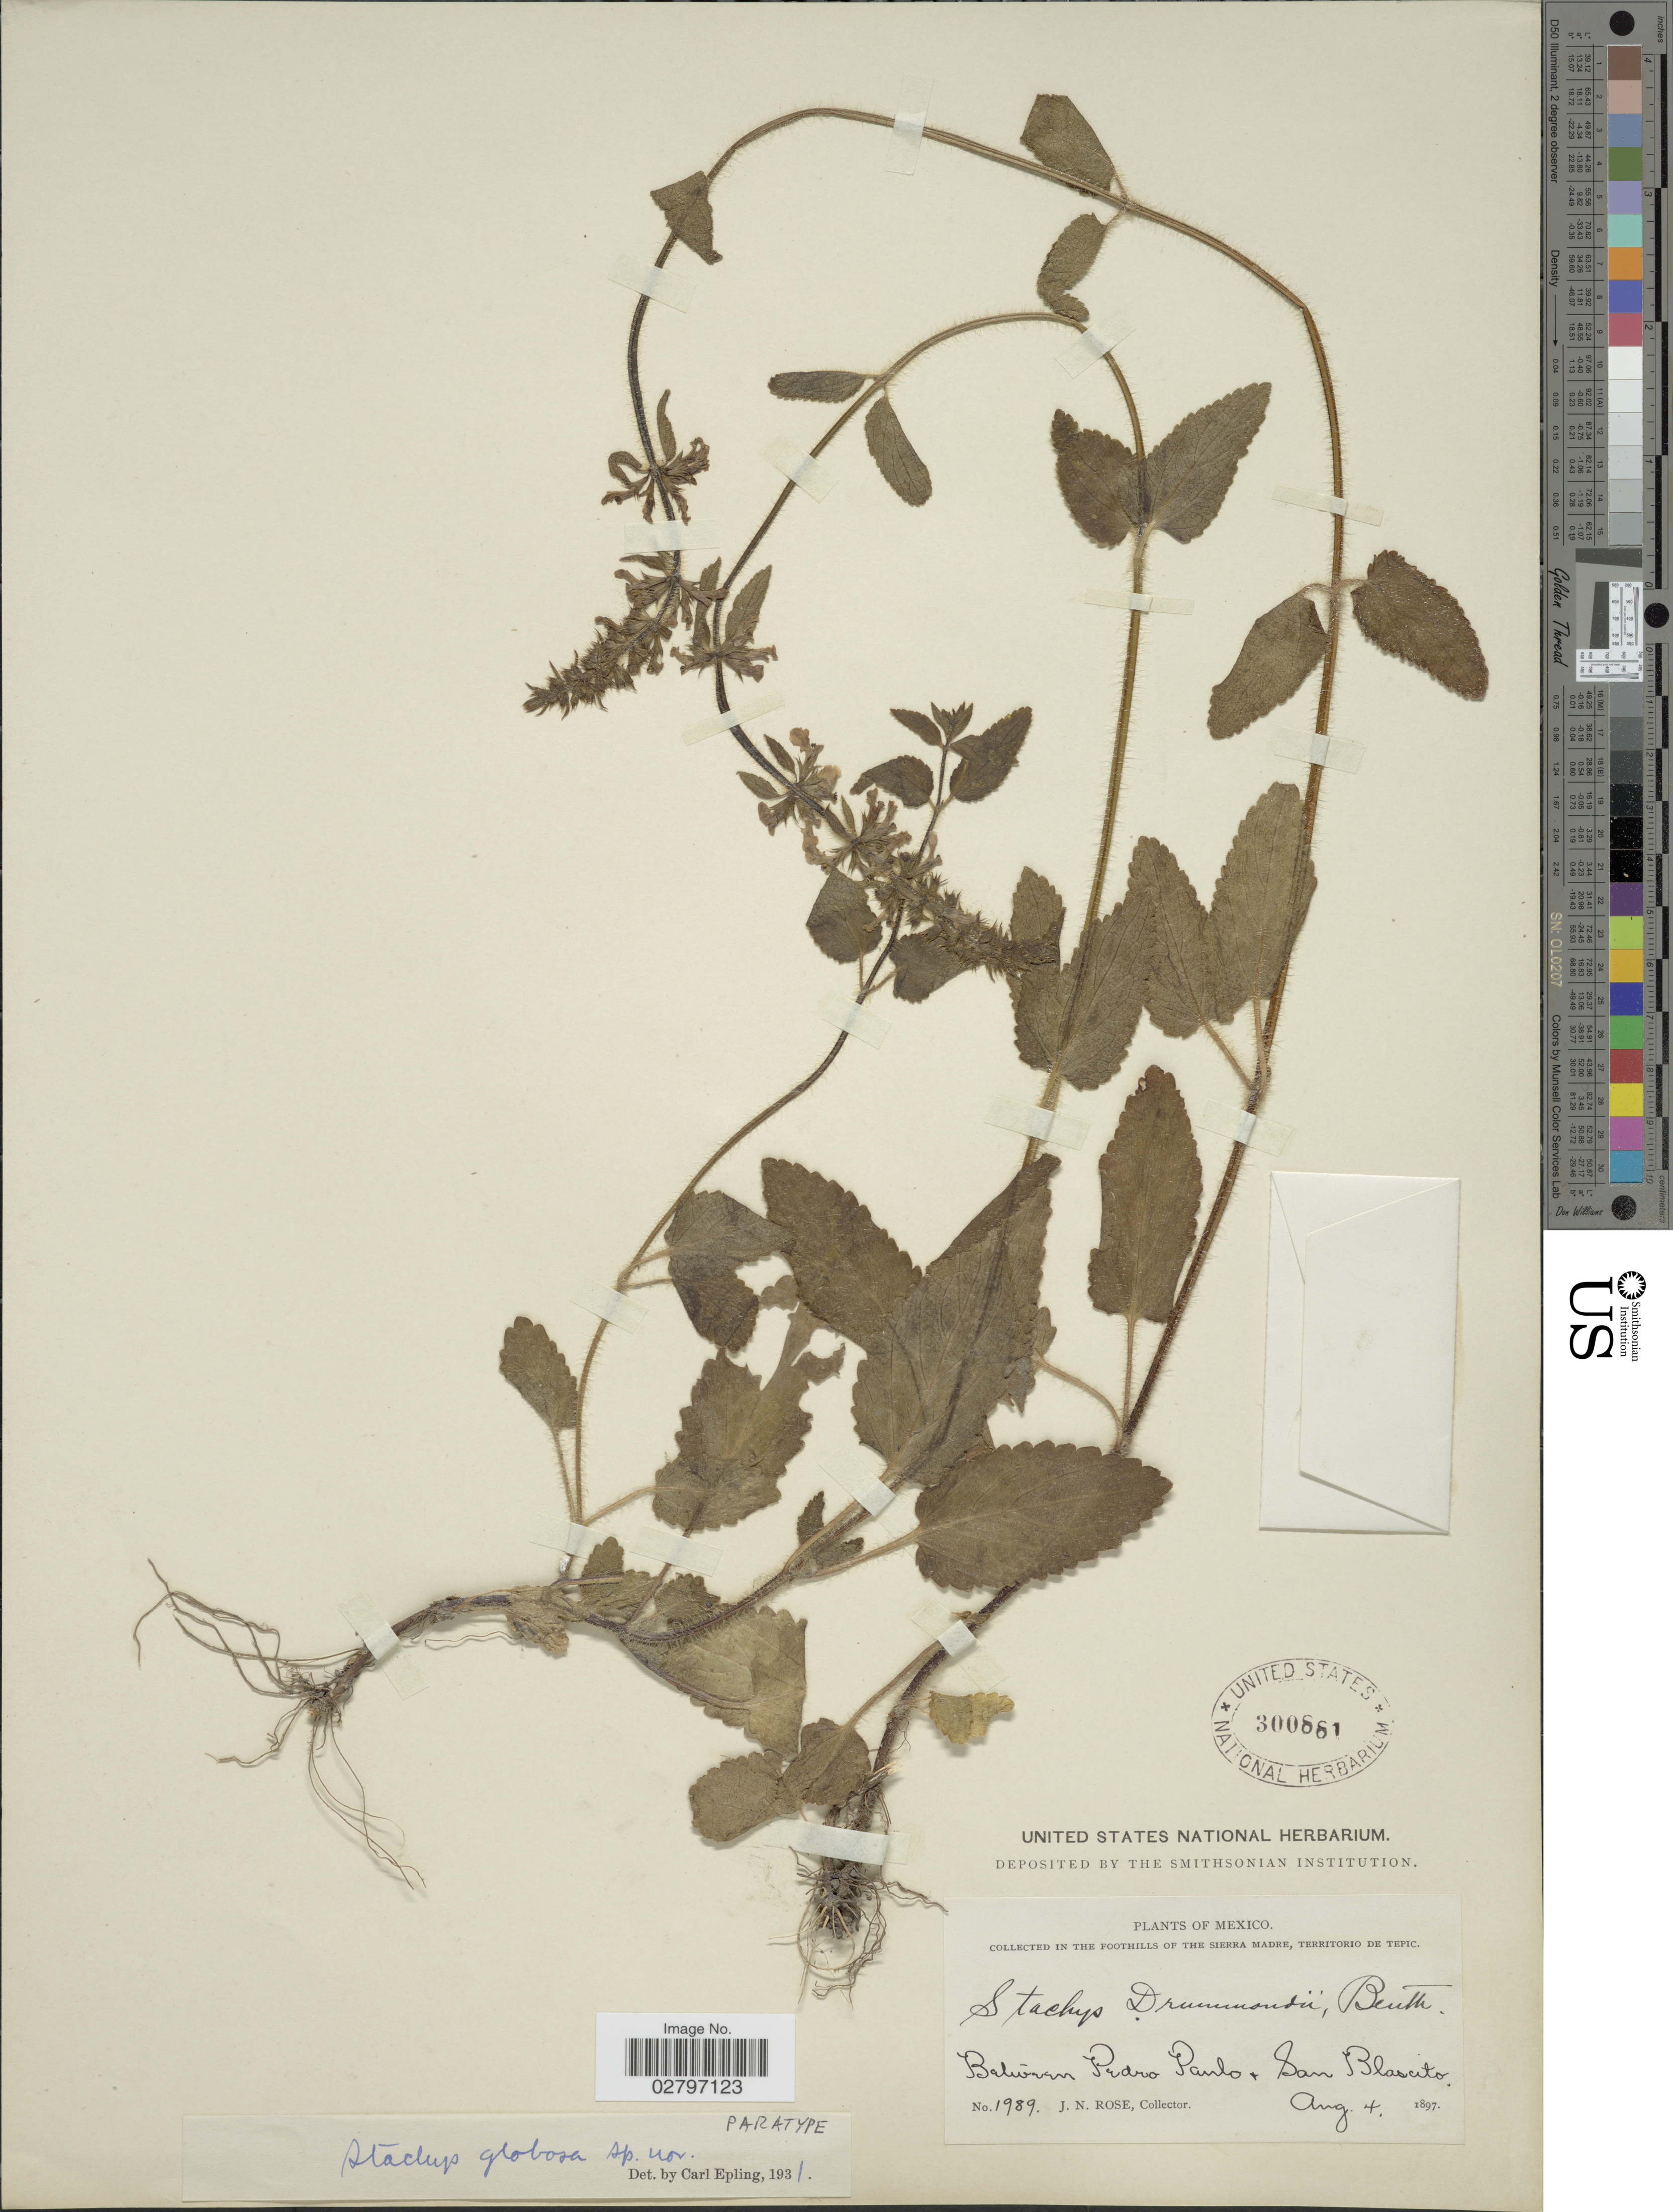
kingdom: Plantae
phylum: Tracheophyta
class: Magnoliopsida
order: Lamiales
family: Lamiaceae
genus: Stachys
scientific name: Stachys globosa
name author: Epling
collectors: J. N. Rose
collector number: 1989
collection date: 1897-08-04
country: Mexico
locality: The foothills of the Sierra Madre, Territorio de Tepic. Between Pedro Panto & San Blascito.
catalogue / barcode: US 300881